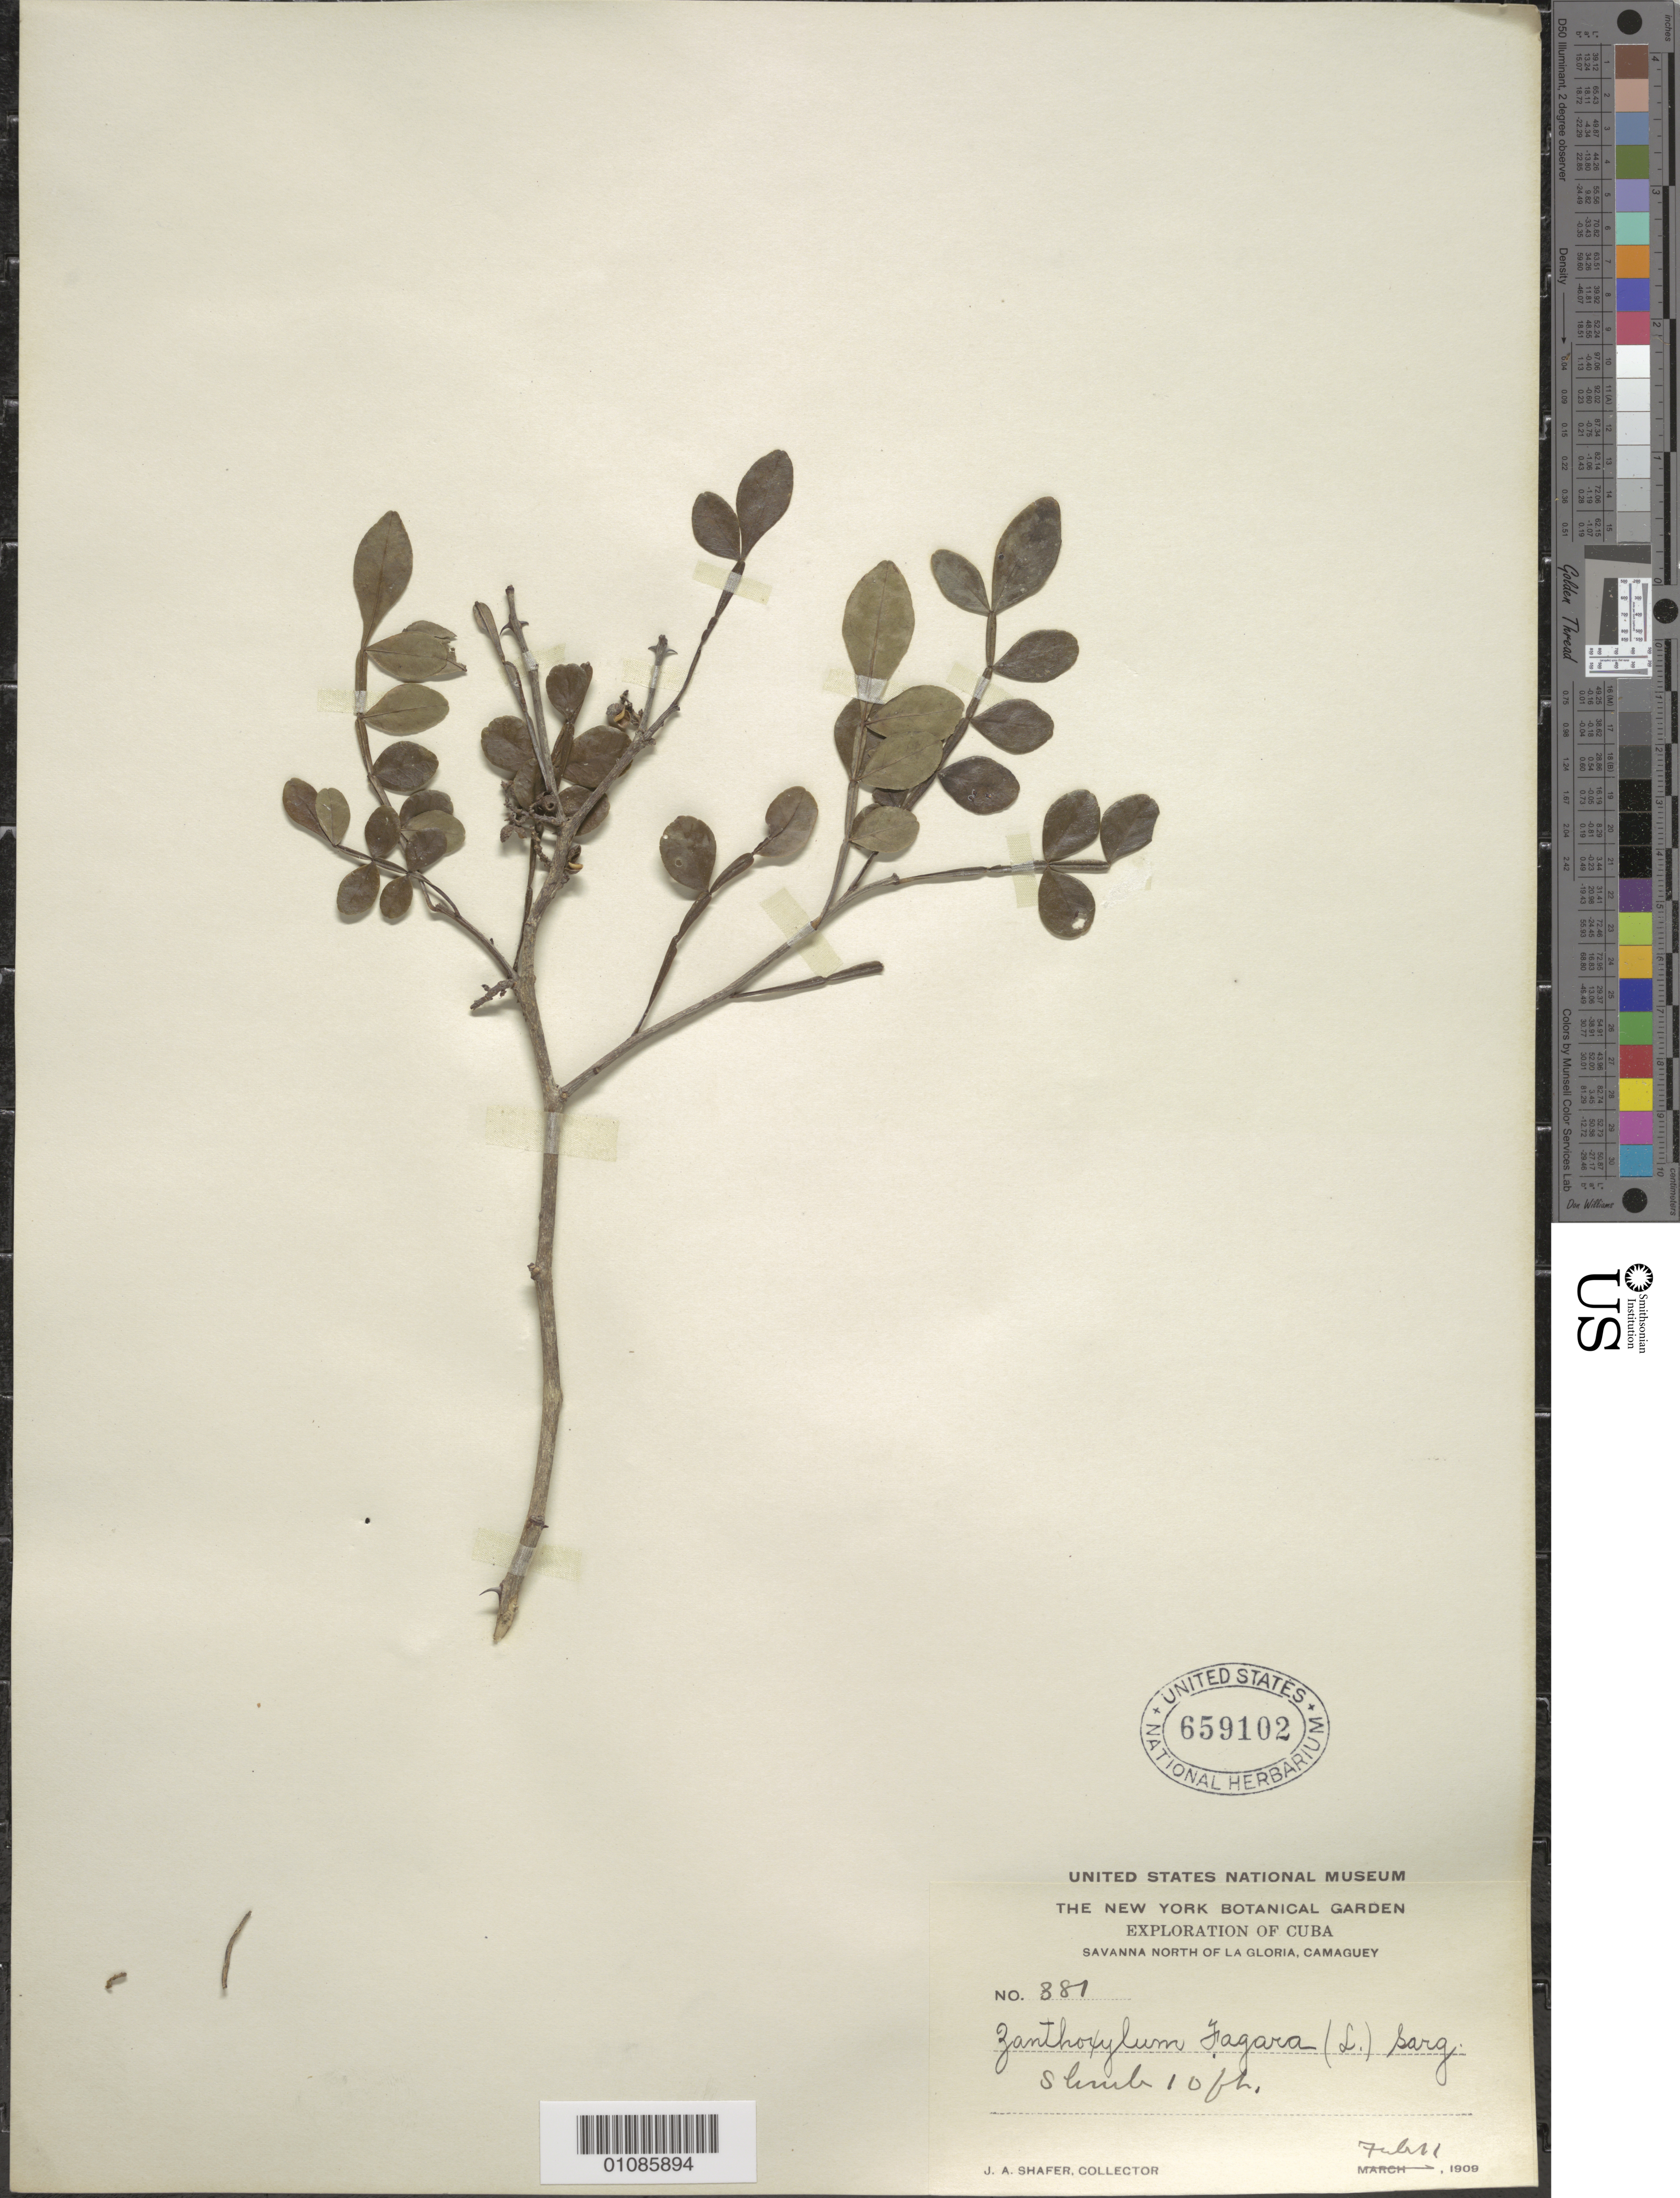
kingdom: Plantae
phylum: Tracheophyta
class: Magnoliopsida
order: Sapindales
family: Rutaceae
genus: Zanthoxylum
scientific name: Zanthoxylum fagara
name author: (L.) Sarg.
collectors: J. A. Shafer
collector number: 381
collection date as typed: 07 Feb 1909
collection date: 1909-02-07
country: Cuba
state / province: Camagüey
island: Cuba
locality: Camagüey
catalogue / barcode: US 659102